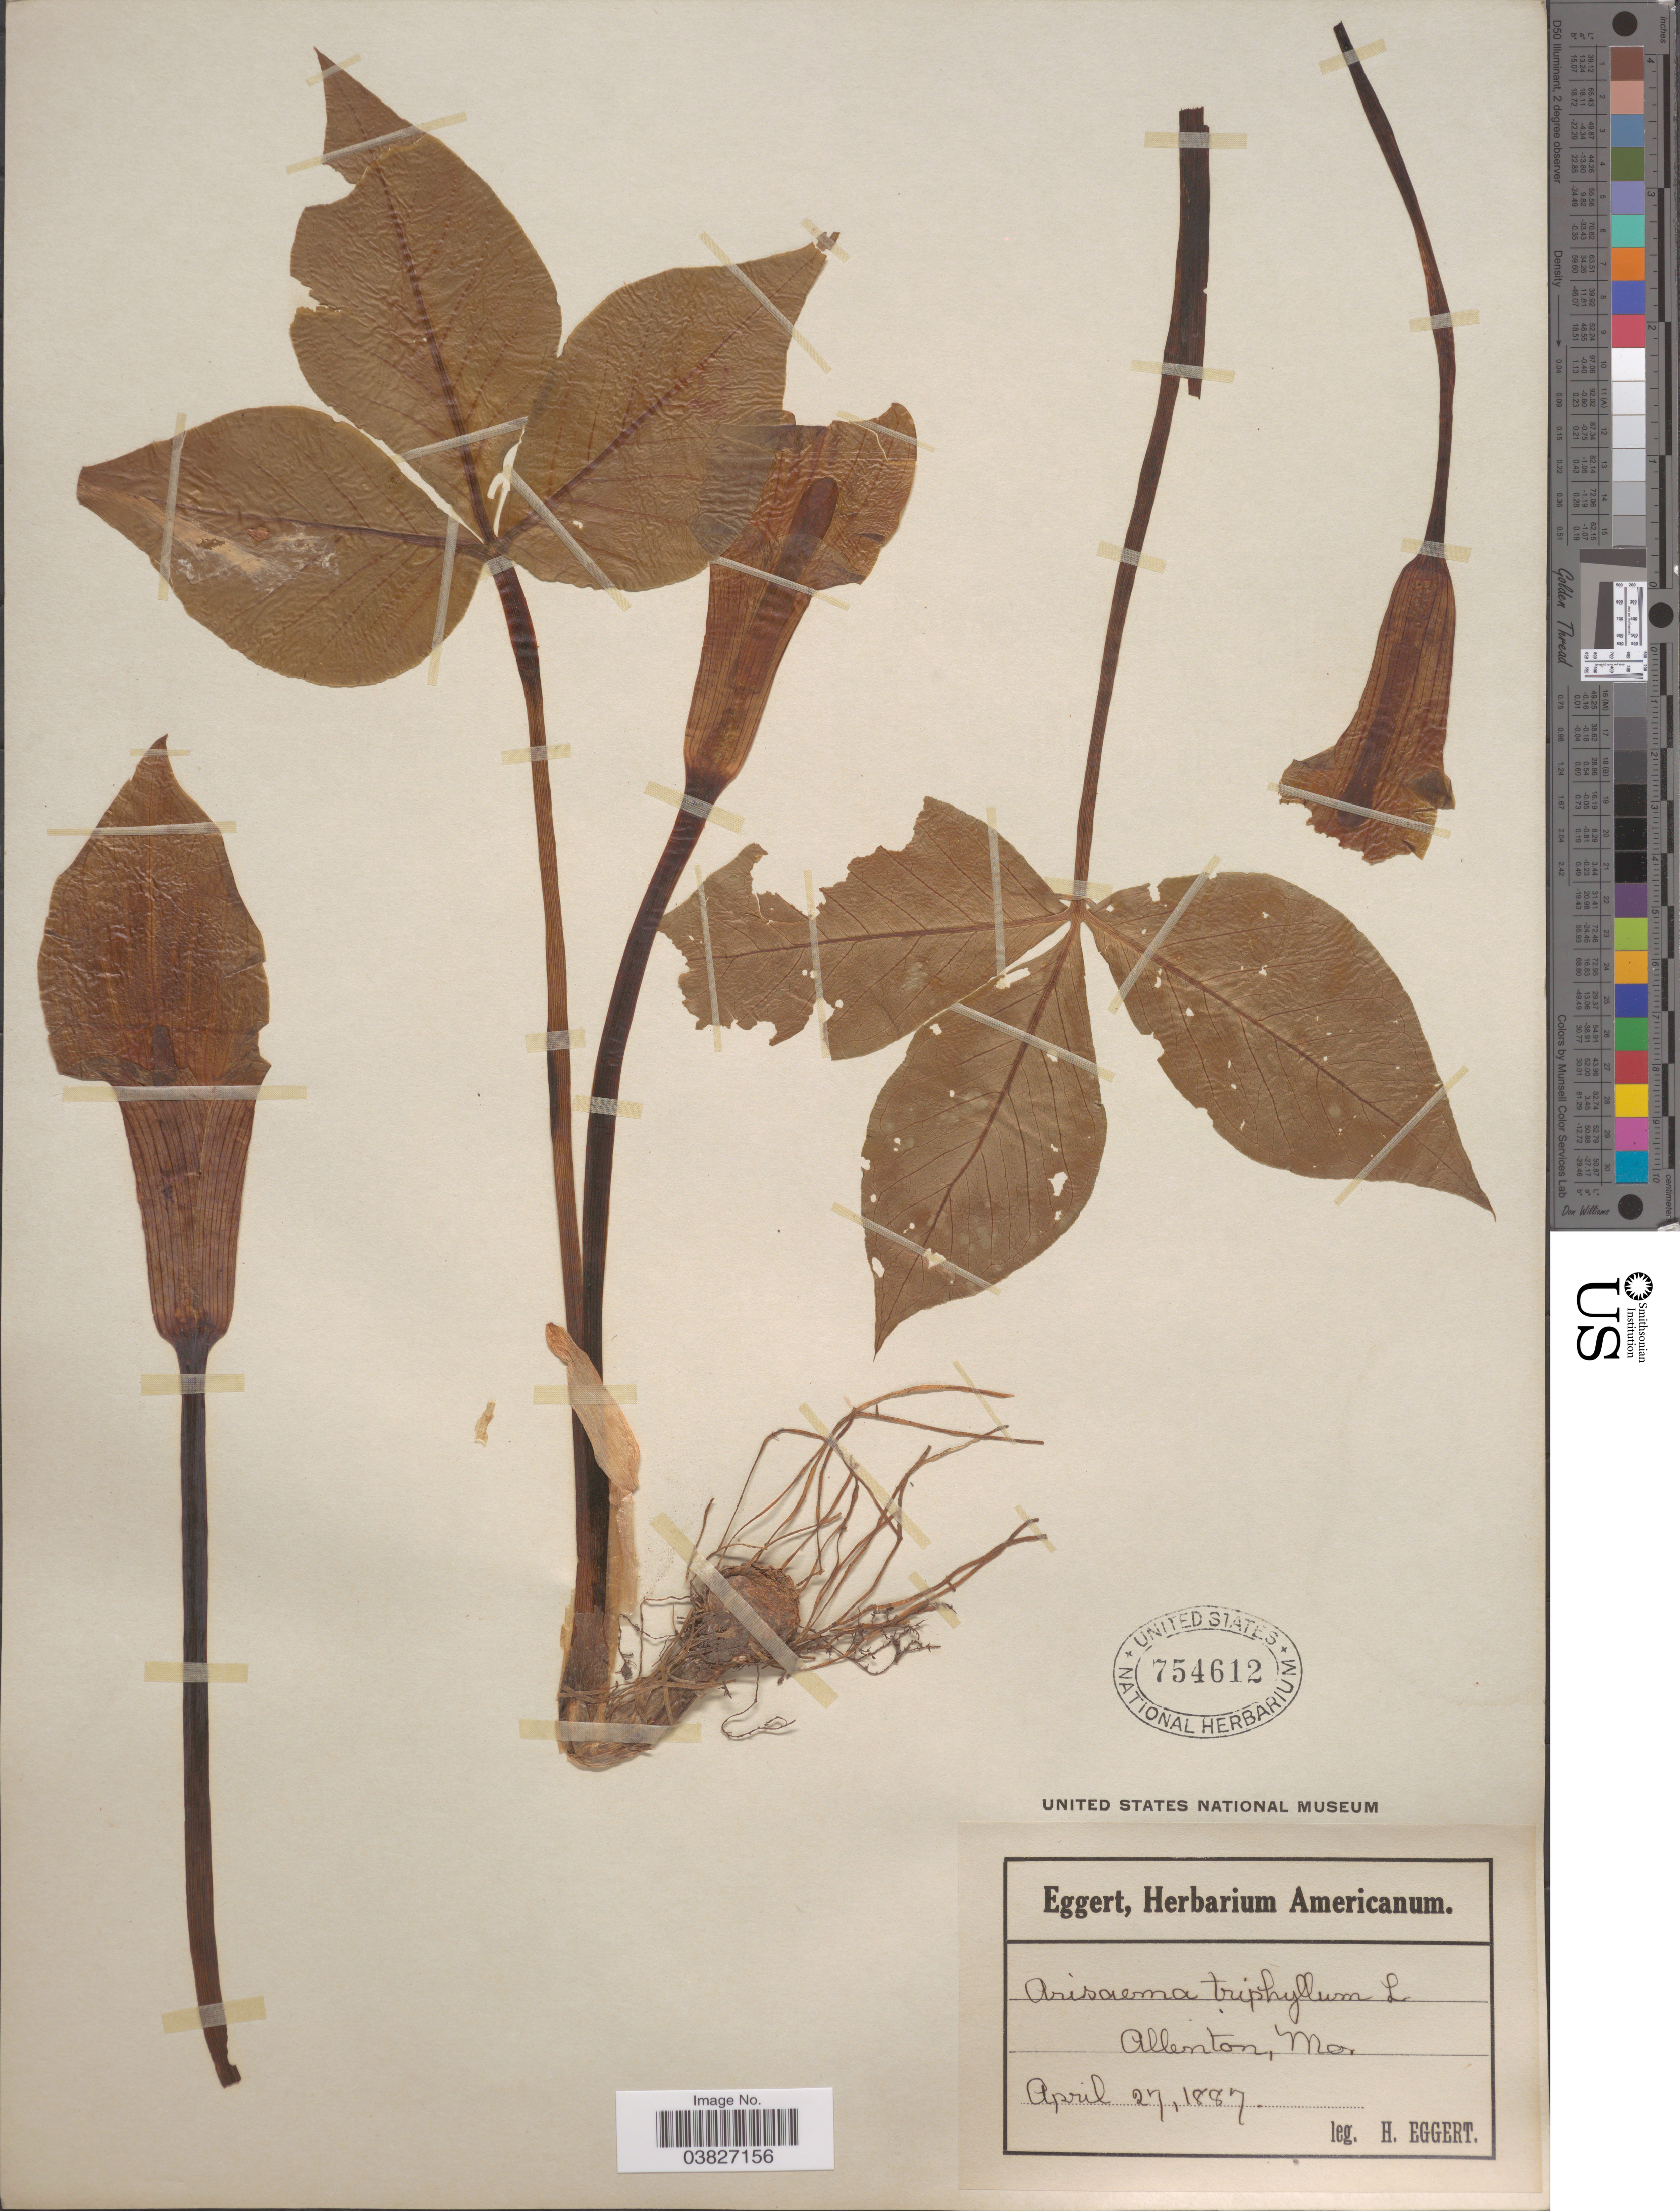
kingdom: Plantae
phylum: Tracheophyta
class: Liliopsida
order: Alismatales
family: Araceae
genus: Arisaema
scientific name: Arisaema triphyllum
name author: (L.) Schott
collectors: H. Eggert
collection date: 1887-04-27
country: United States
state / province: Missouri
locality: Allenton.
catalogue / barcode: US 754612